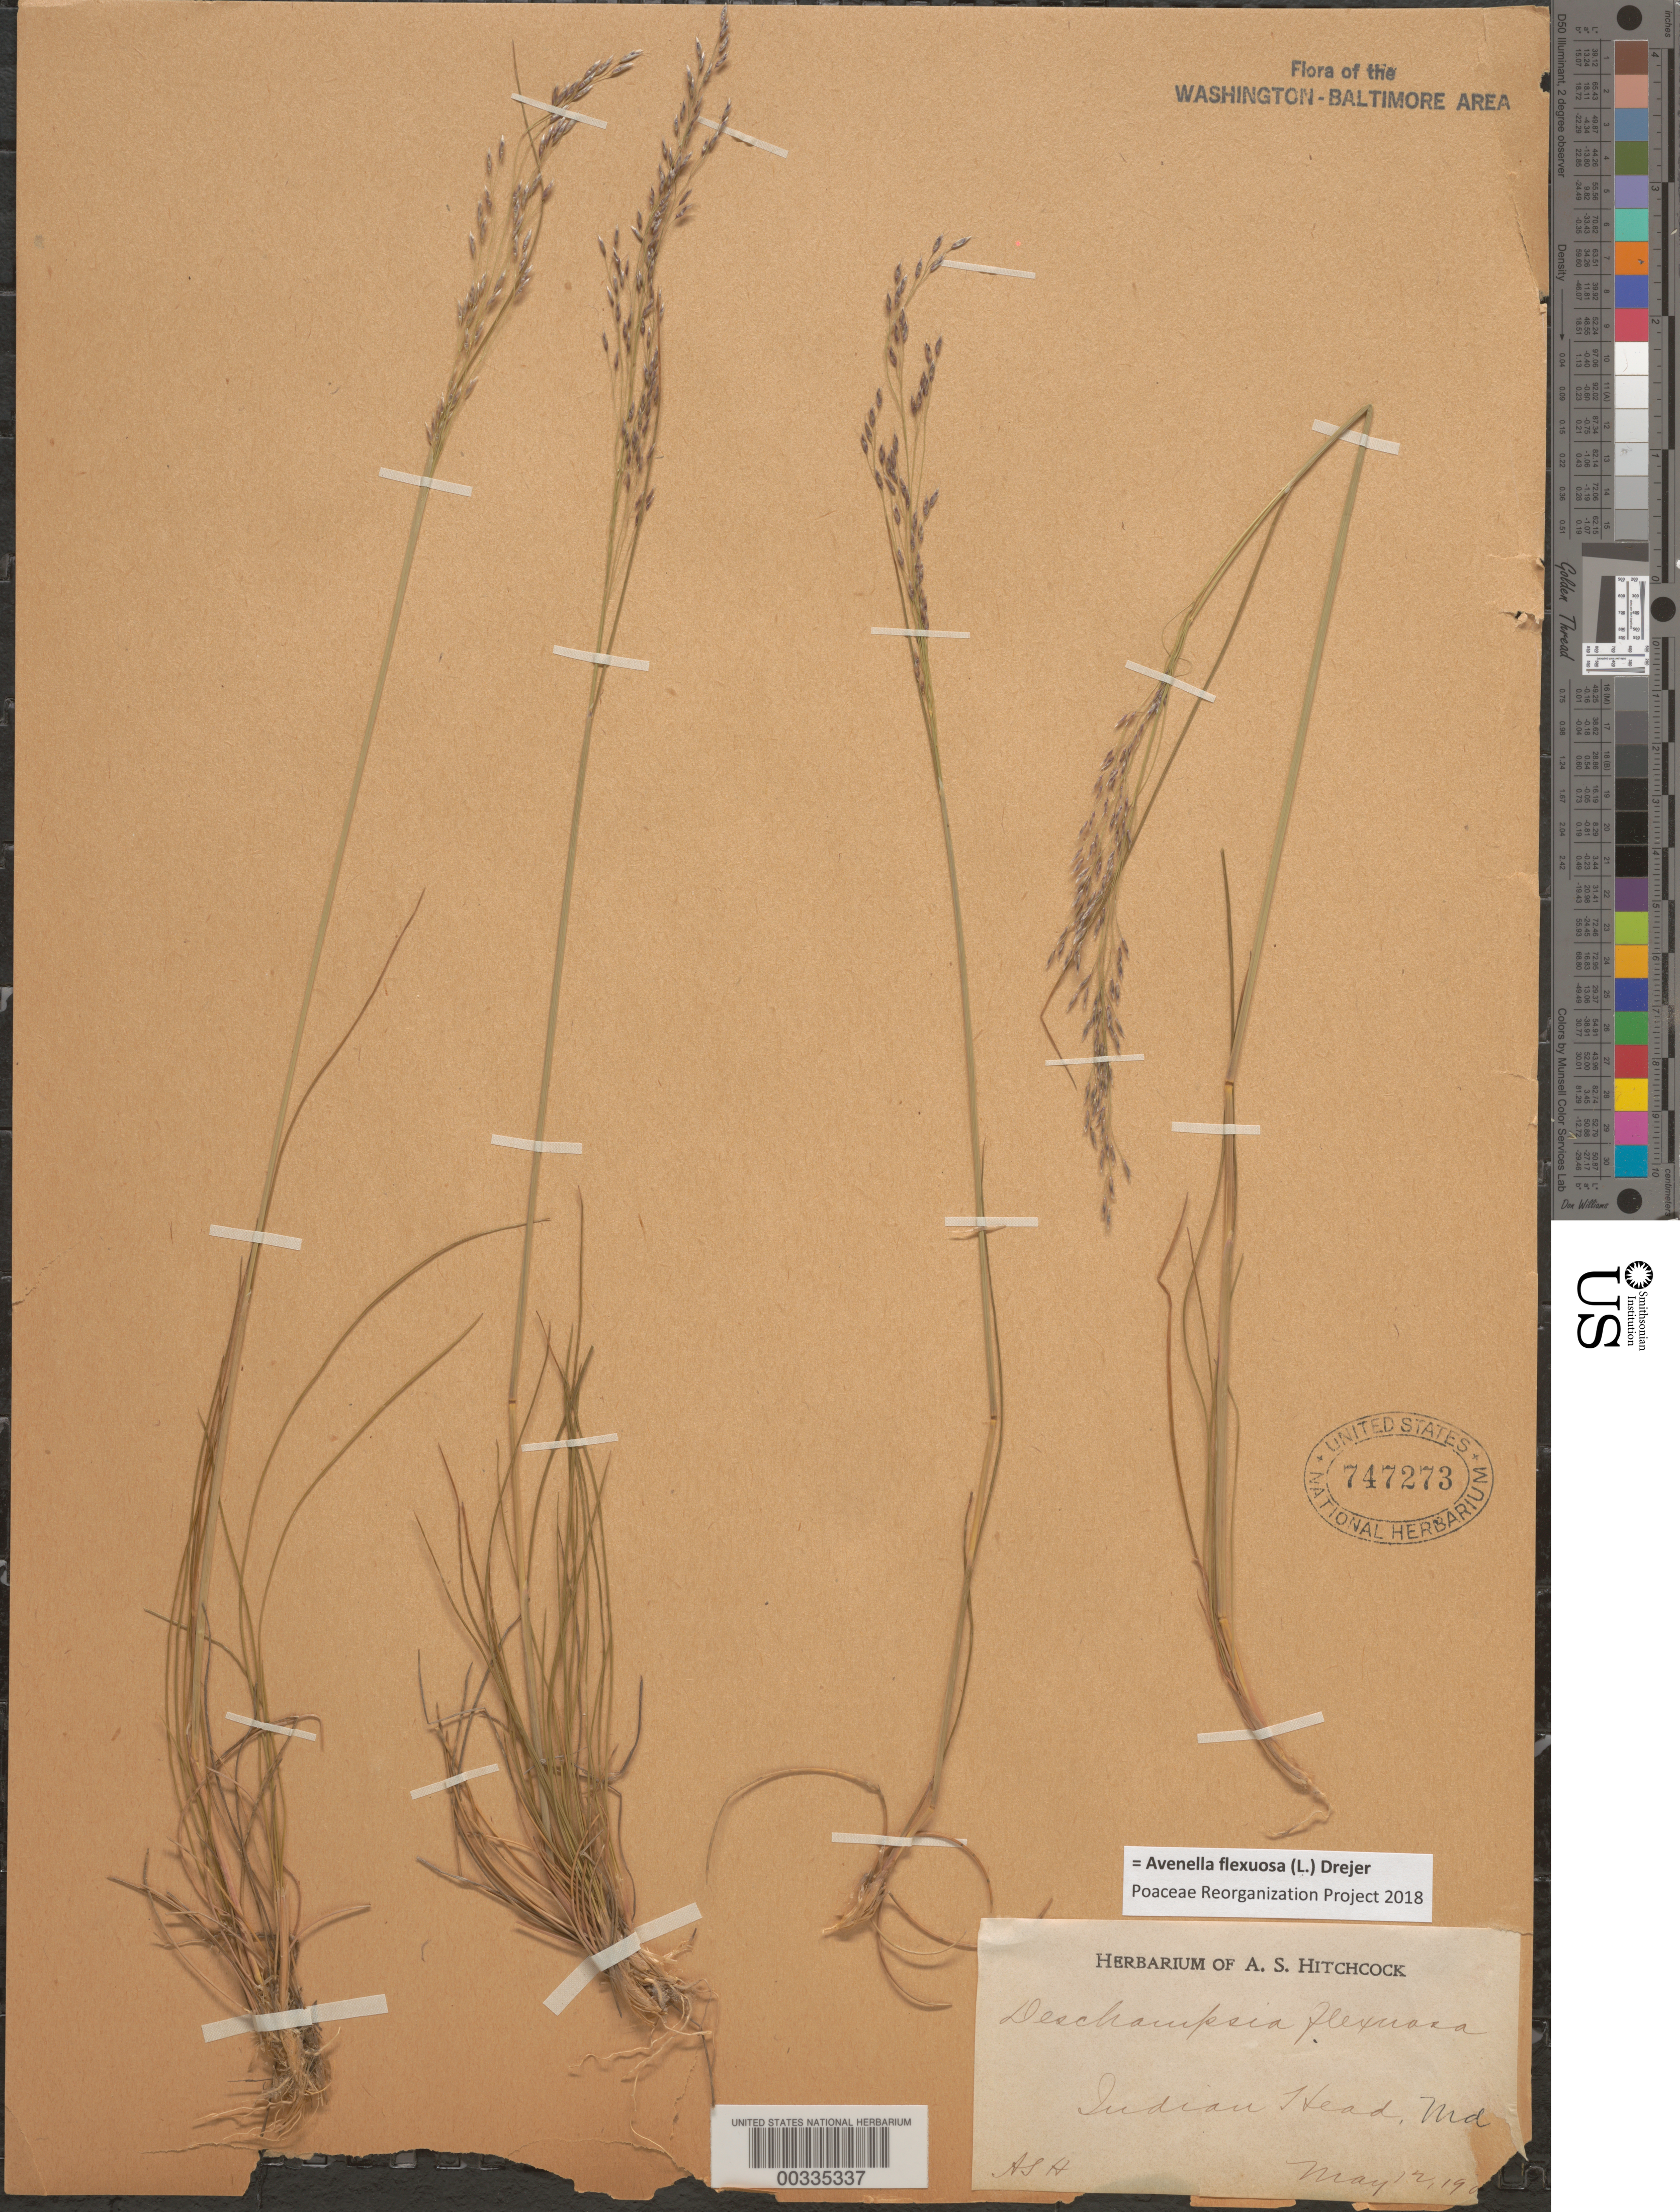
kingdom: Plantae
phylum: Tracheophyta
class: Liliopsida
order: Poales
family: Poaceae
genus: Avenella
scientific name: Avenella flexuosa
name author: (L.) Drejer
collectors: A. S. Hitchcock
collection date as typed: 12 May 1905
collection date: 1905-05-12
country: United States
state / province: Maryland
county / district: Charles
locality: Indian Head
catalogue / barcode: US 747273